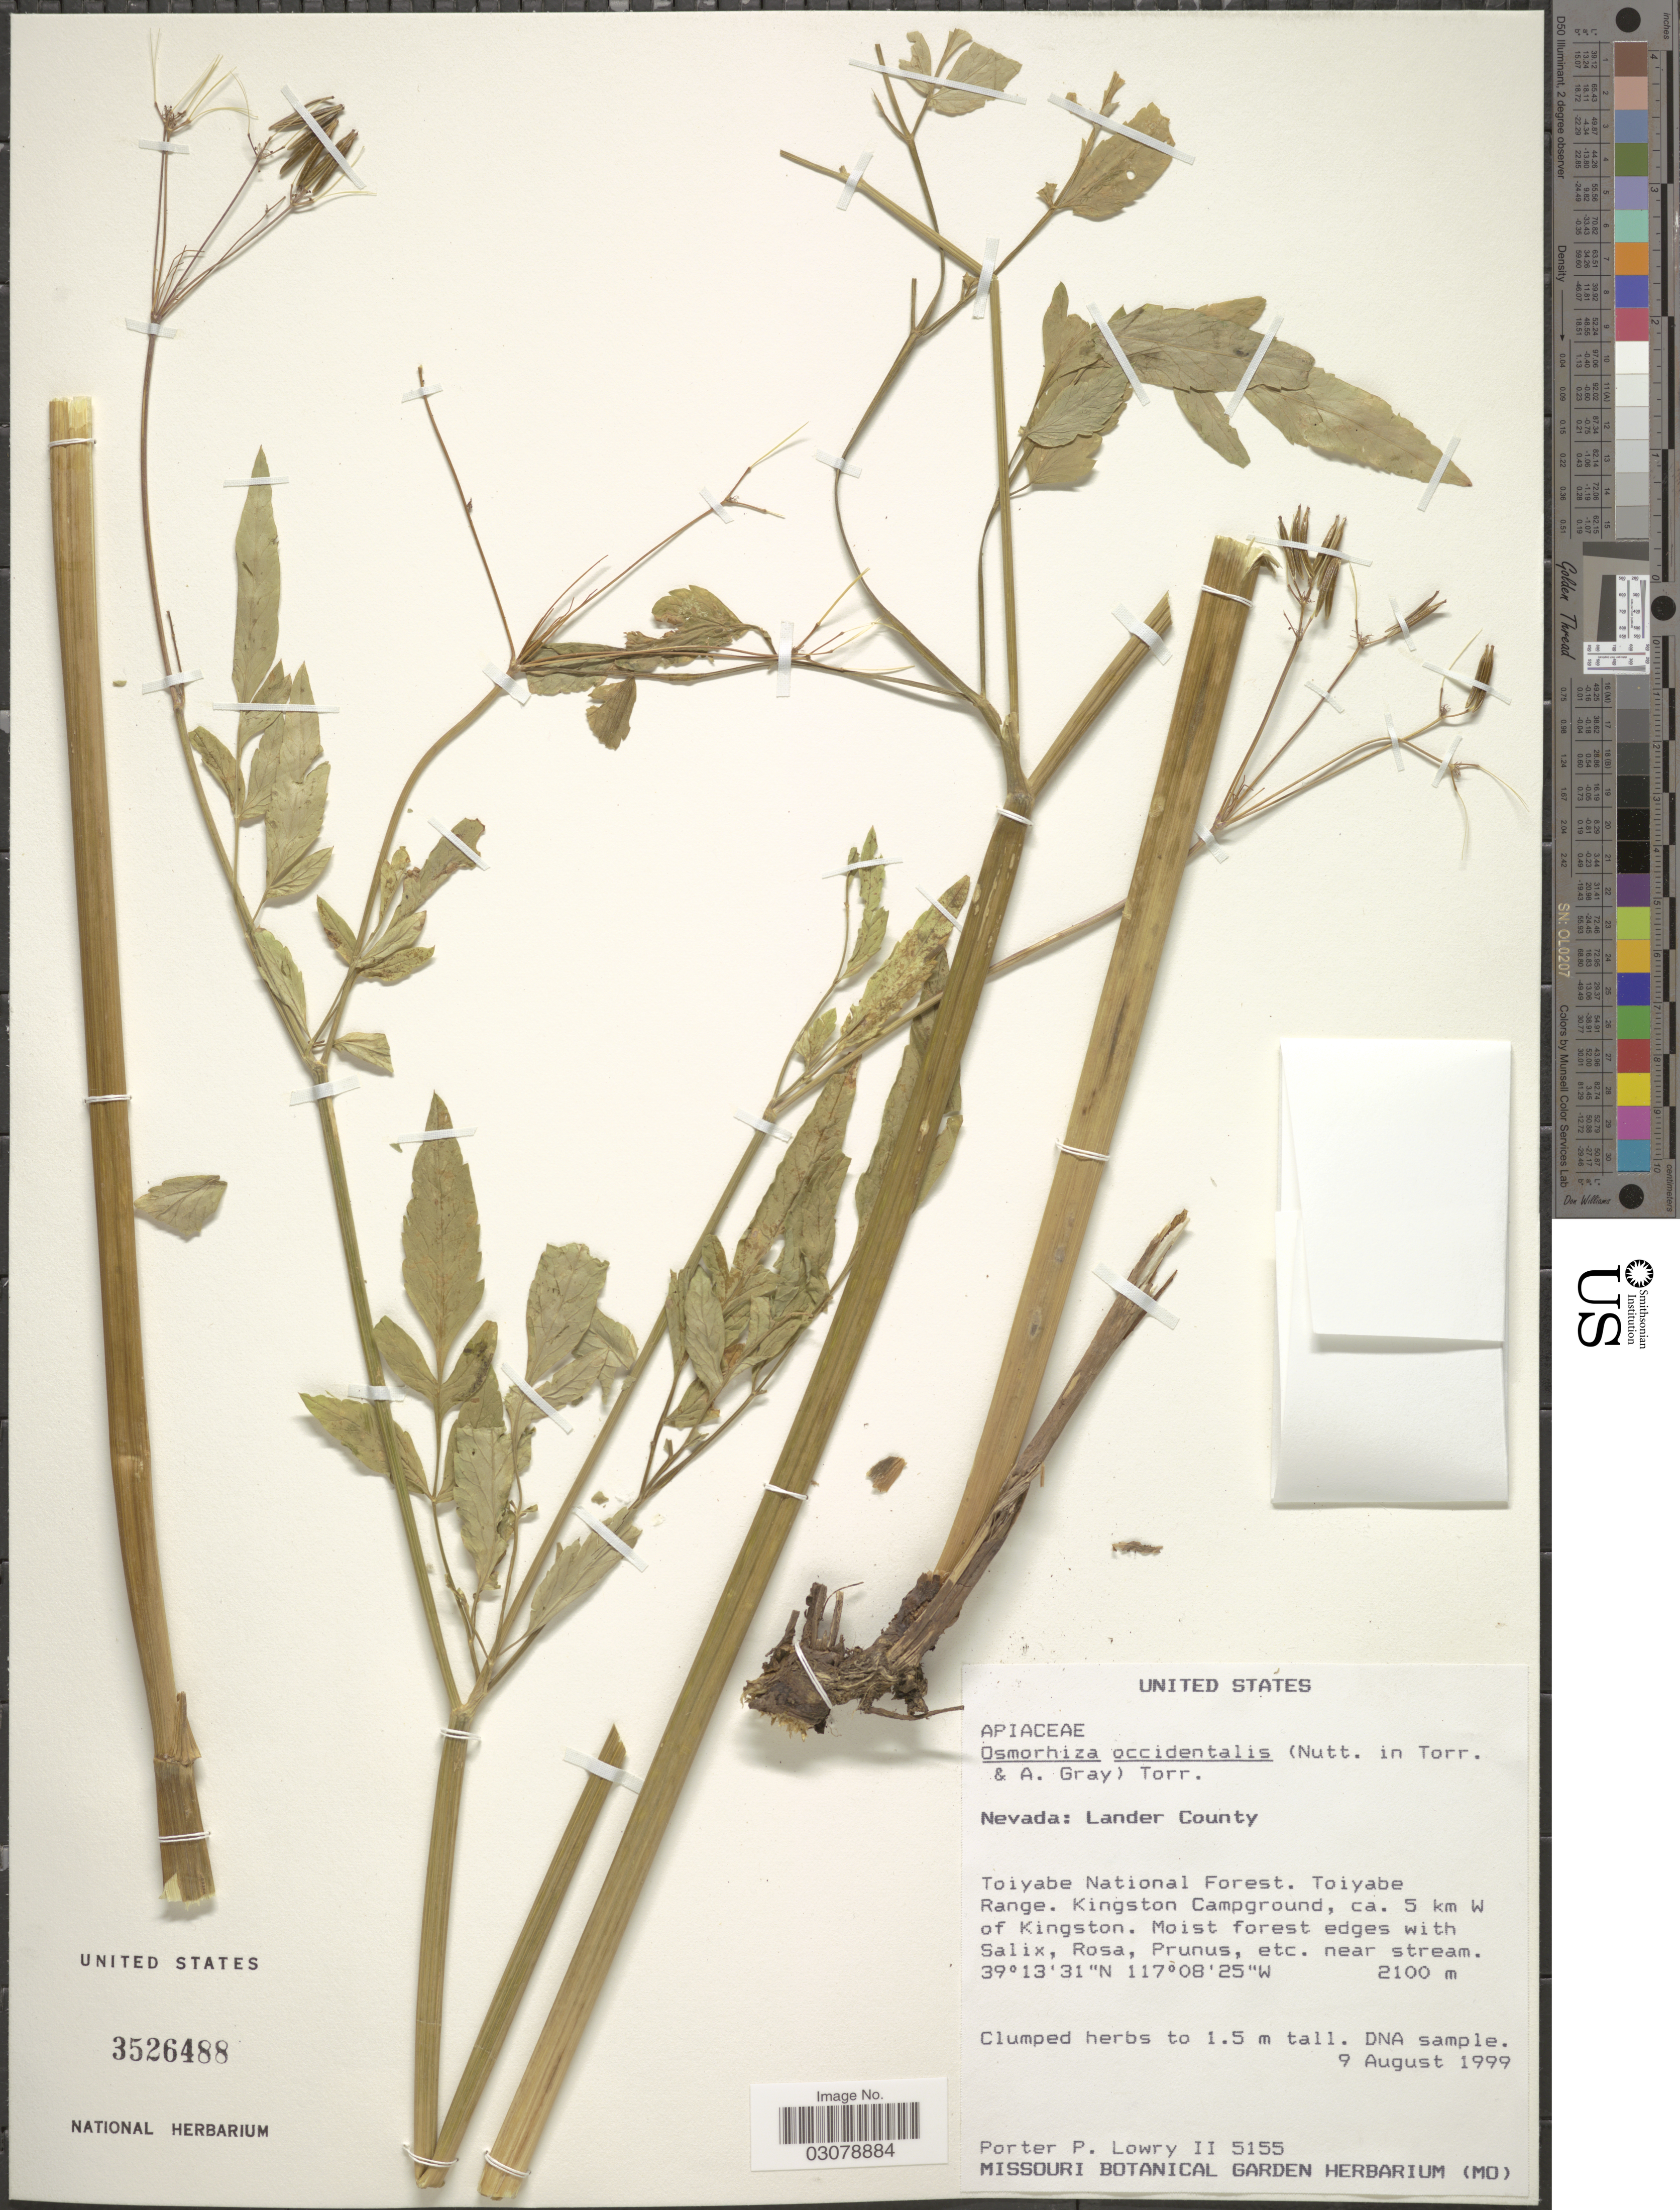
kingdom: Plantae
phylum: Tracheophyta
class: Magnoliopsida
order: Apiales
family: Apiaceae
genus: Osmorhiza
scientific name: Osmorhiza occidentalis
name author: (Nutt.) Torr.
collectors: P. P. Lowry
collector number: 5155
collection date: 1999-08-09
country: United States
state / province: Nevada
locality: Lander County, Toiyabe National Forest, Toiyabe Range, Kingston Campground, ca. 5 km W of Kingston.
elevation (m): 2100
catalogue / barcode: US 3526488